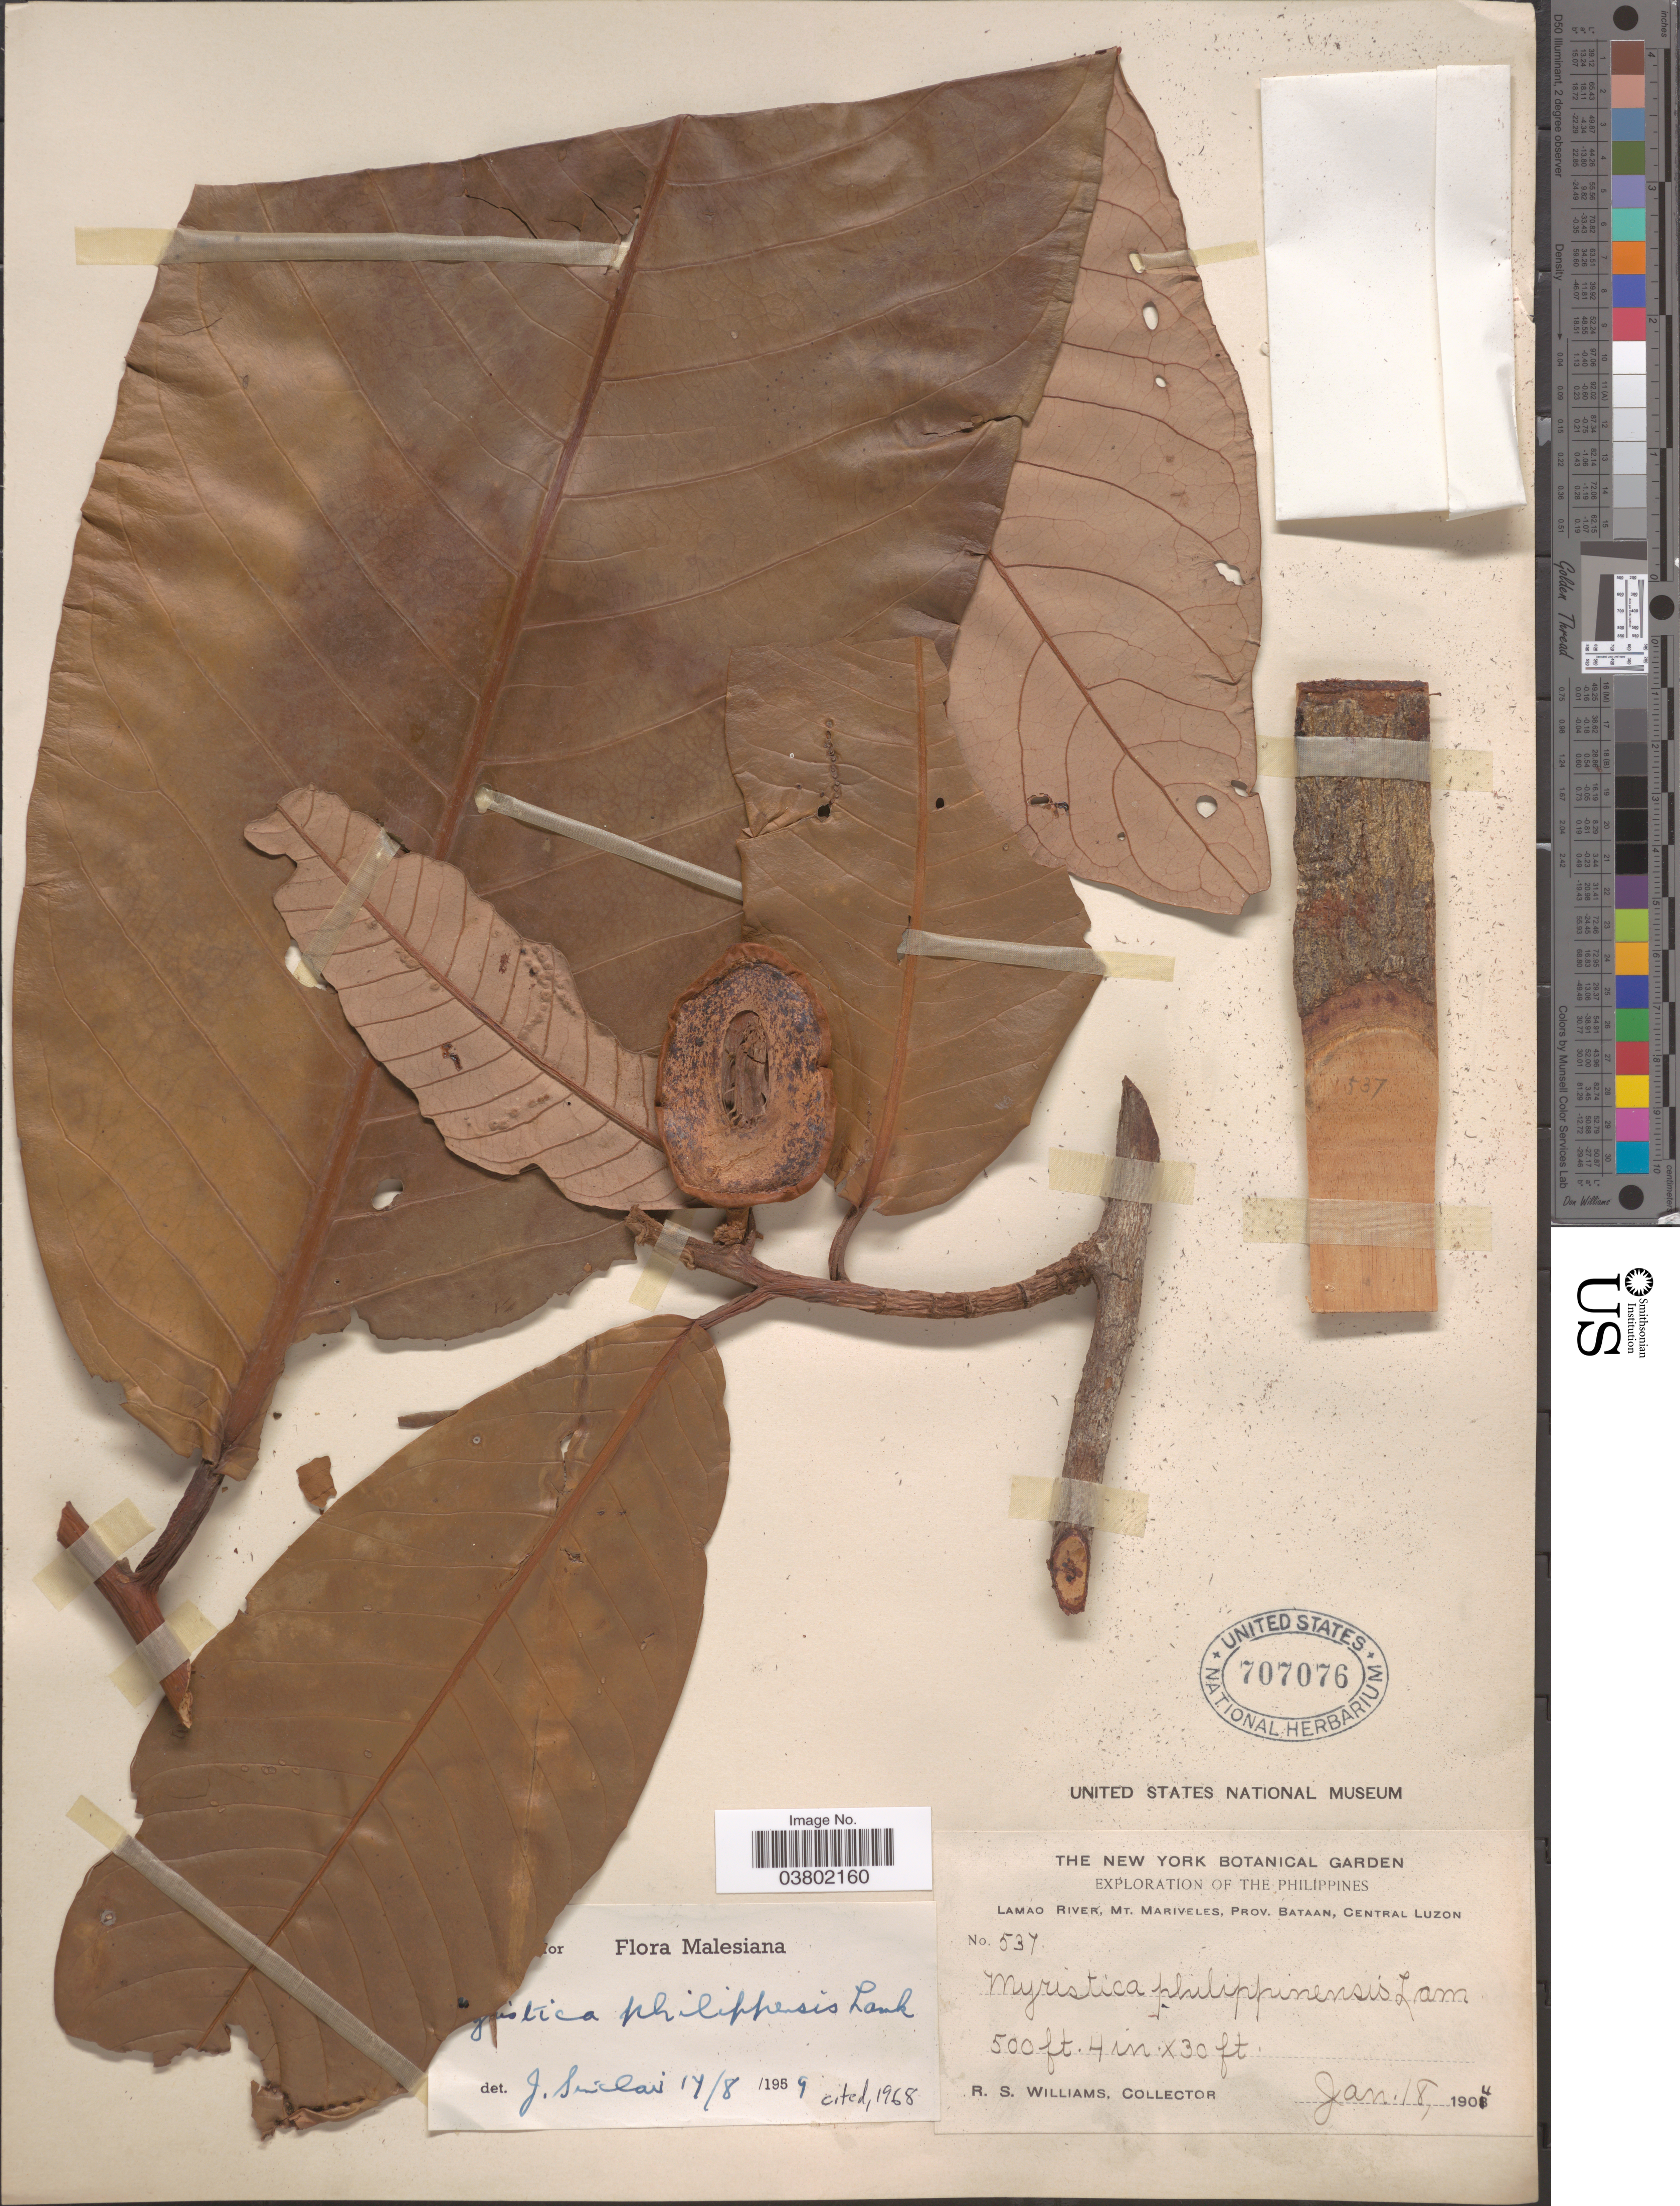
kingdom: Plantae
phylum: Tracheophyta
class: Magnoliopsida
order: Magnoliales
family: Myristicaceae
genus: Myristica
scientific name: Myristica philippensis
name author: Lam.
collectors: R. S. Williams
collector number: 537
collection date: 1904-01-18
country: Philippines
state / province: Central Luzon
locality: Lamao River, Mt. Mariveles, Prov. Bataan, Central Luzon.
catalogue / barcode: US 707076